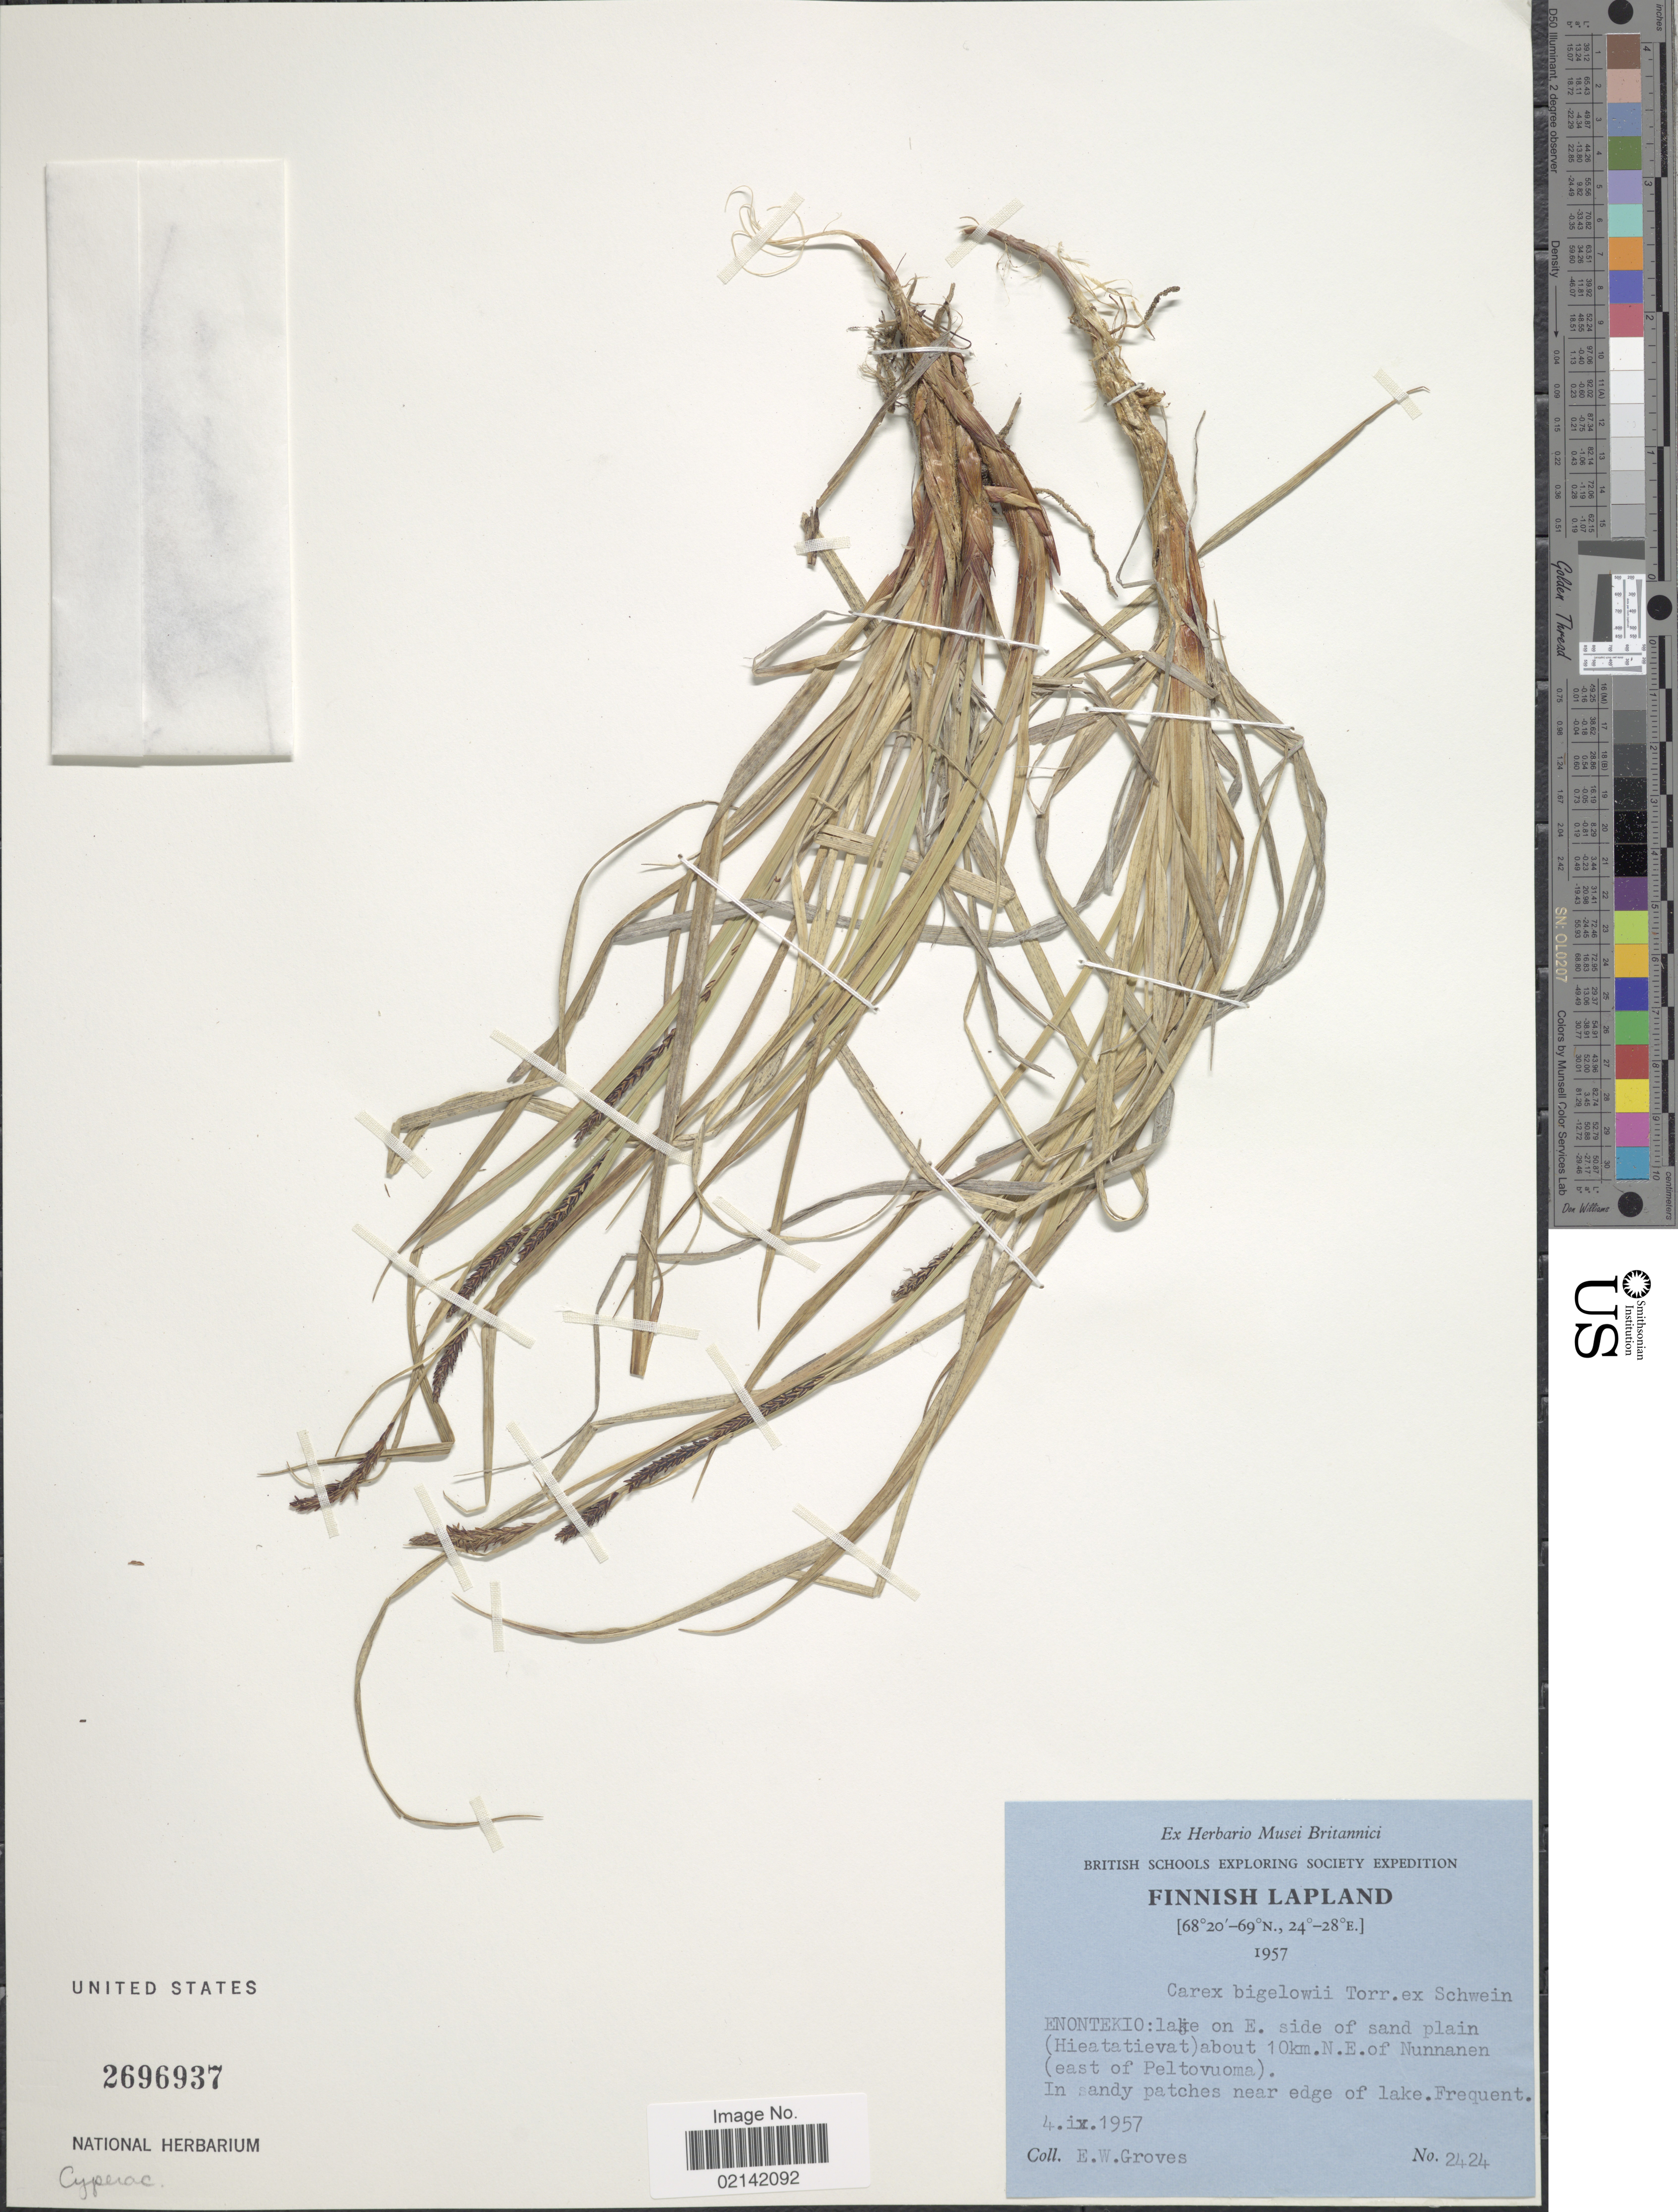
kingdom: Plantae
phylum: Tracheophyta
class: Liliopsida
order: Poales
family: Cyperaceae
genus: Carex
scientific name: Carex sp.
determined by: Strong, Mark T., (BOT), Smithsonian Institution - National Museum of Natural History (UNITED STATES)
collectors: E. Groves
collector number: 2424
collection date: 1957-09-04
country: Finland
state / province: Lappi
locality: Finnish Lapland, Enontekio: lake on E. side of sand plain (Hieatatievat) about 10 km. N.E. of Nunnanen (East of Peltovuoma)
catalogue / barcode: US 2696937